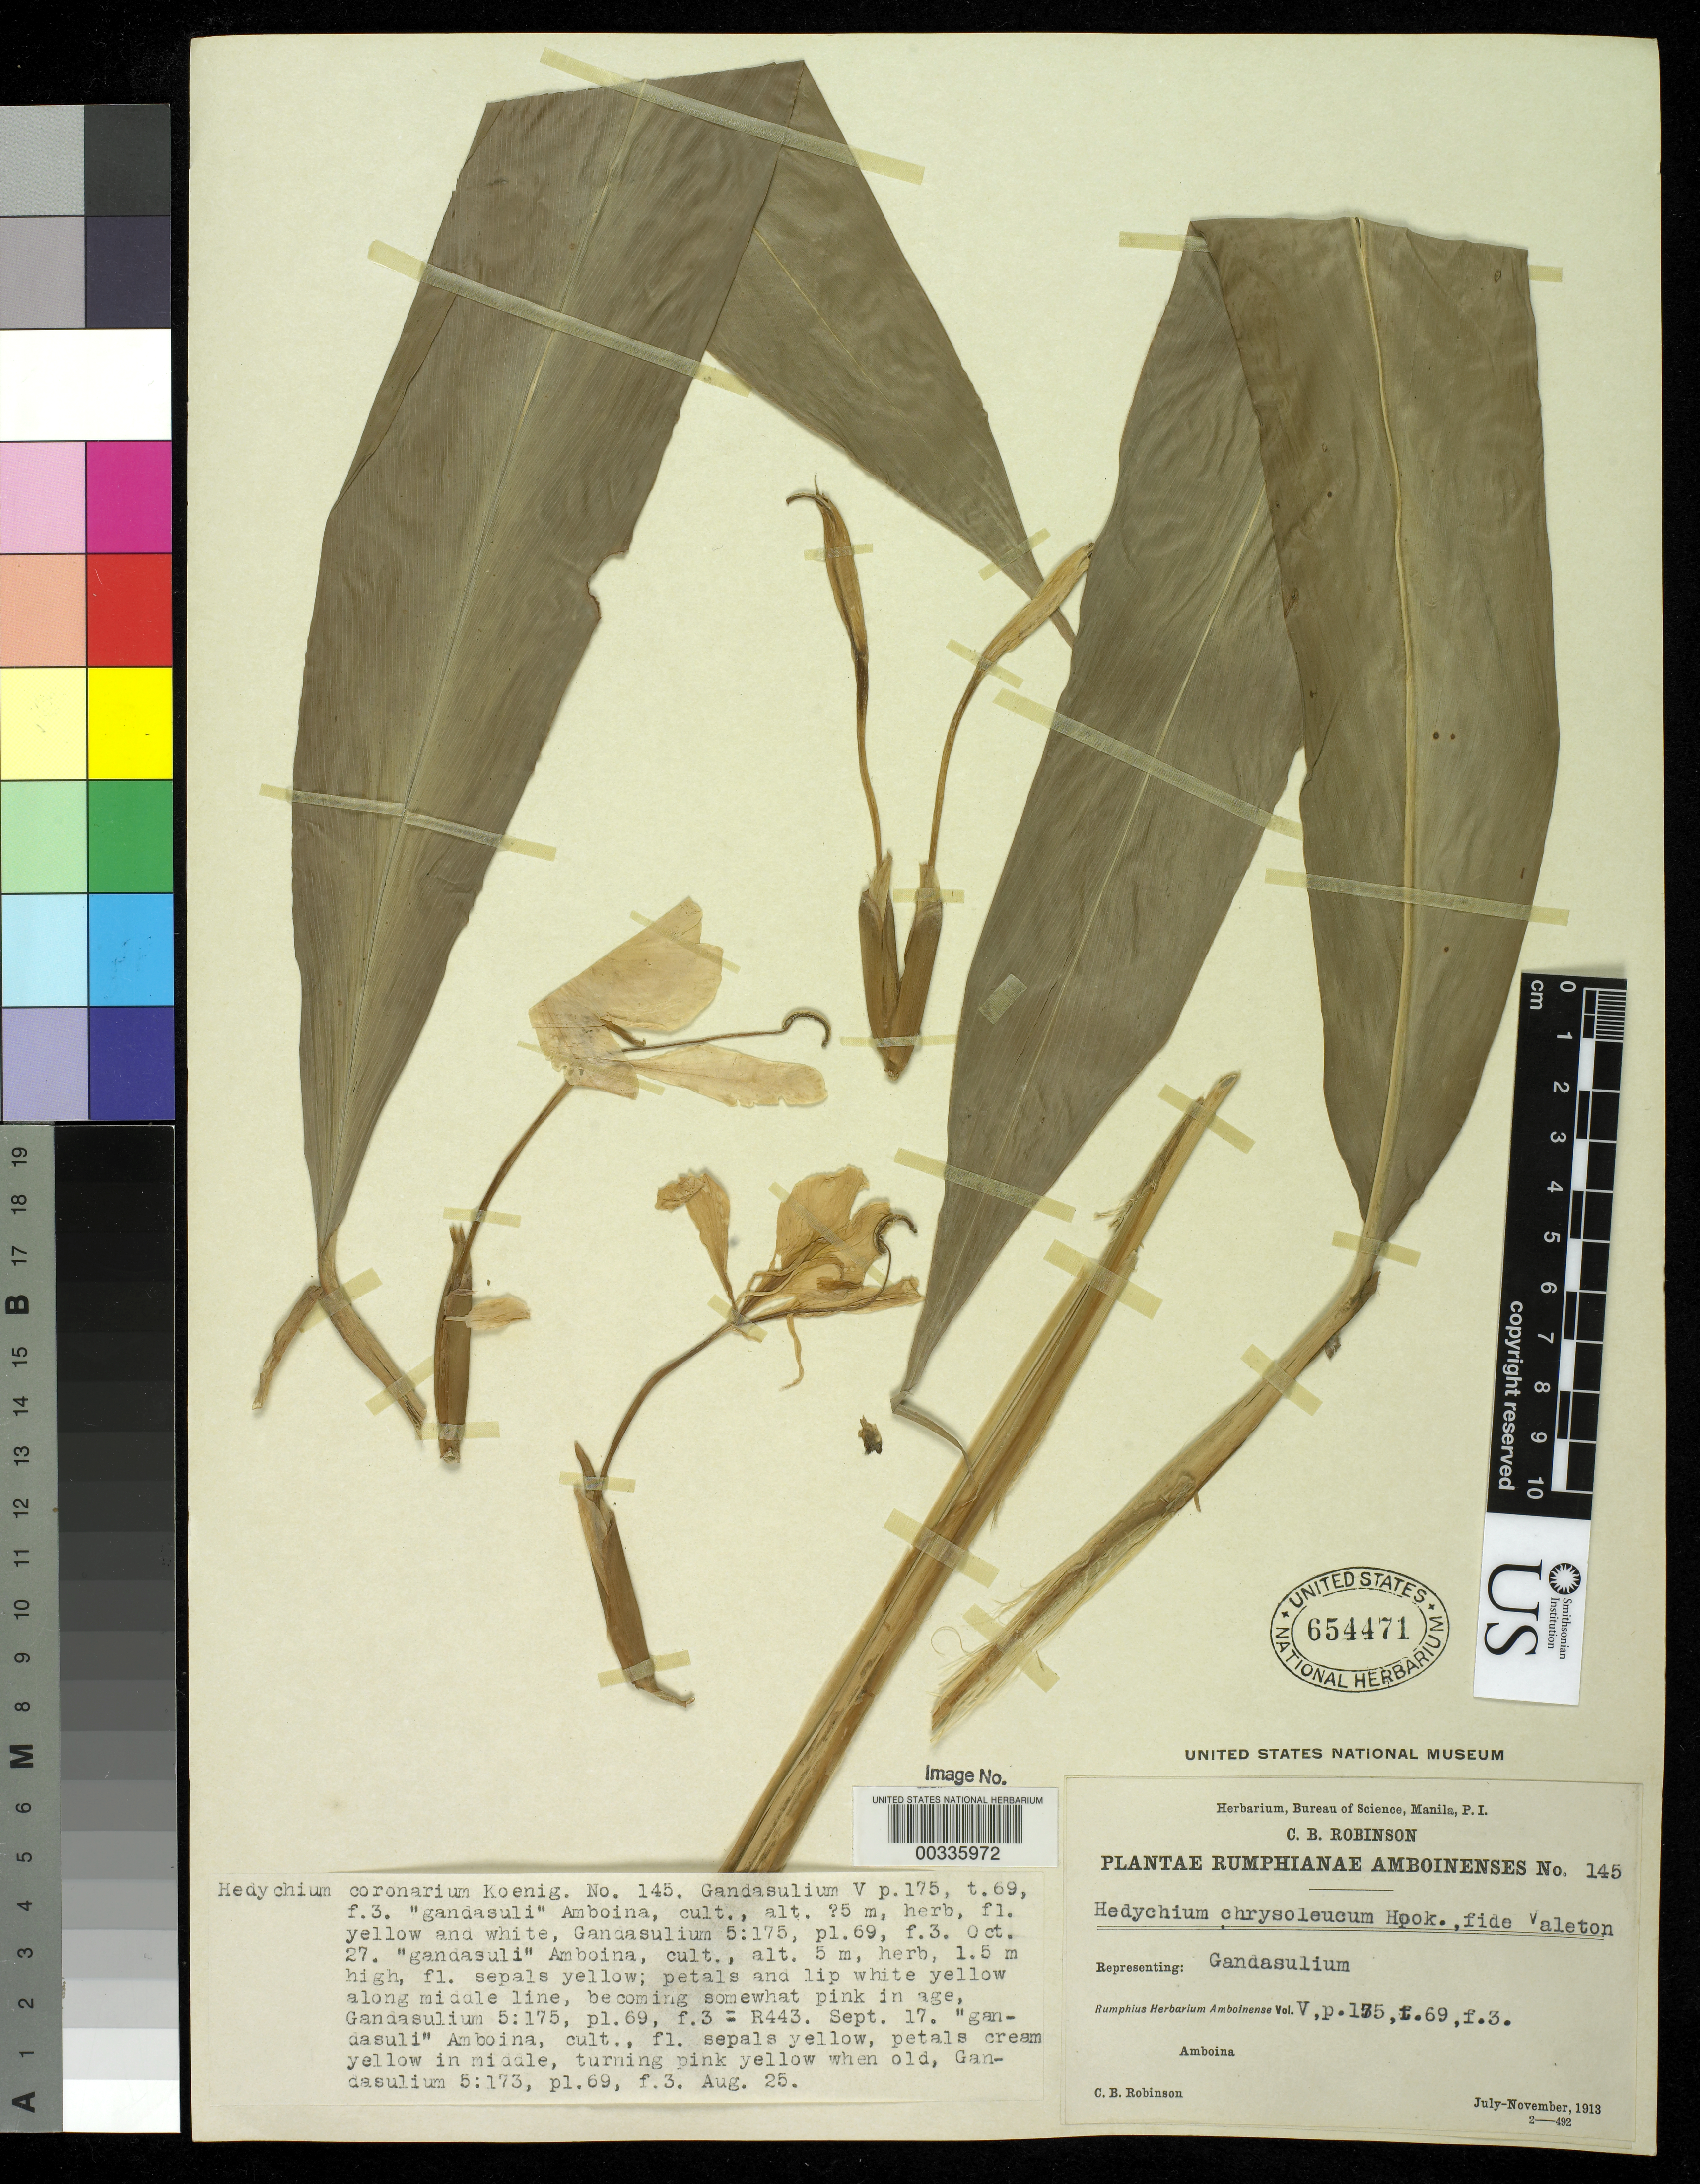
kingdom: Plantae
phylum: Tracheophyta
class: Liliopsida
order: Zingiberales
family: Zingiberaceae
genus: Hedychium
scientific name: Hedychium chrysoleucum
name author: Hook.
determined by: Valeton, T.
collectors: C. Robinson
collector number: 145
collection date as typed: Jul 1913 to -- Nov 1913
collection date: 1913-07/1913-11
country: Indonesia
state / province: Maluku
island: Amboina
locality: Amboina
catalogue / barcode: US 654471